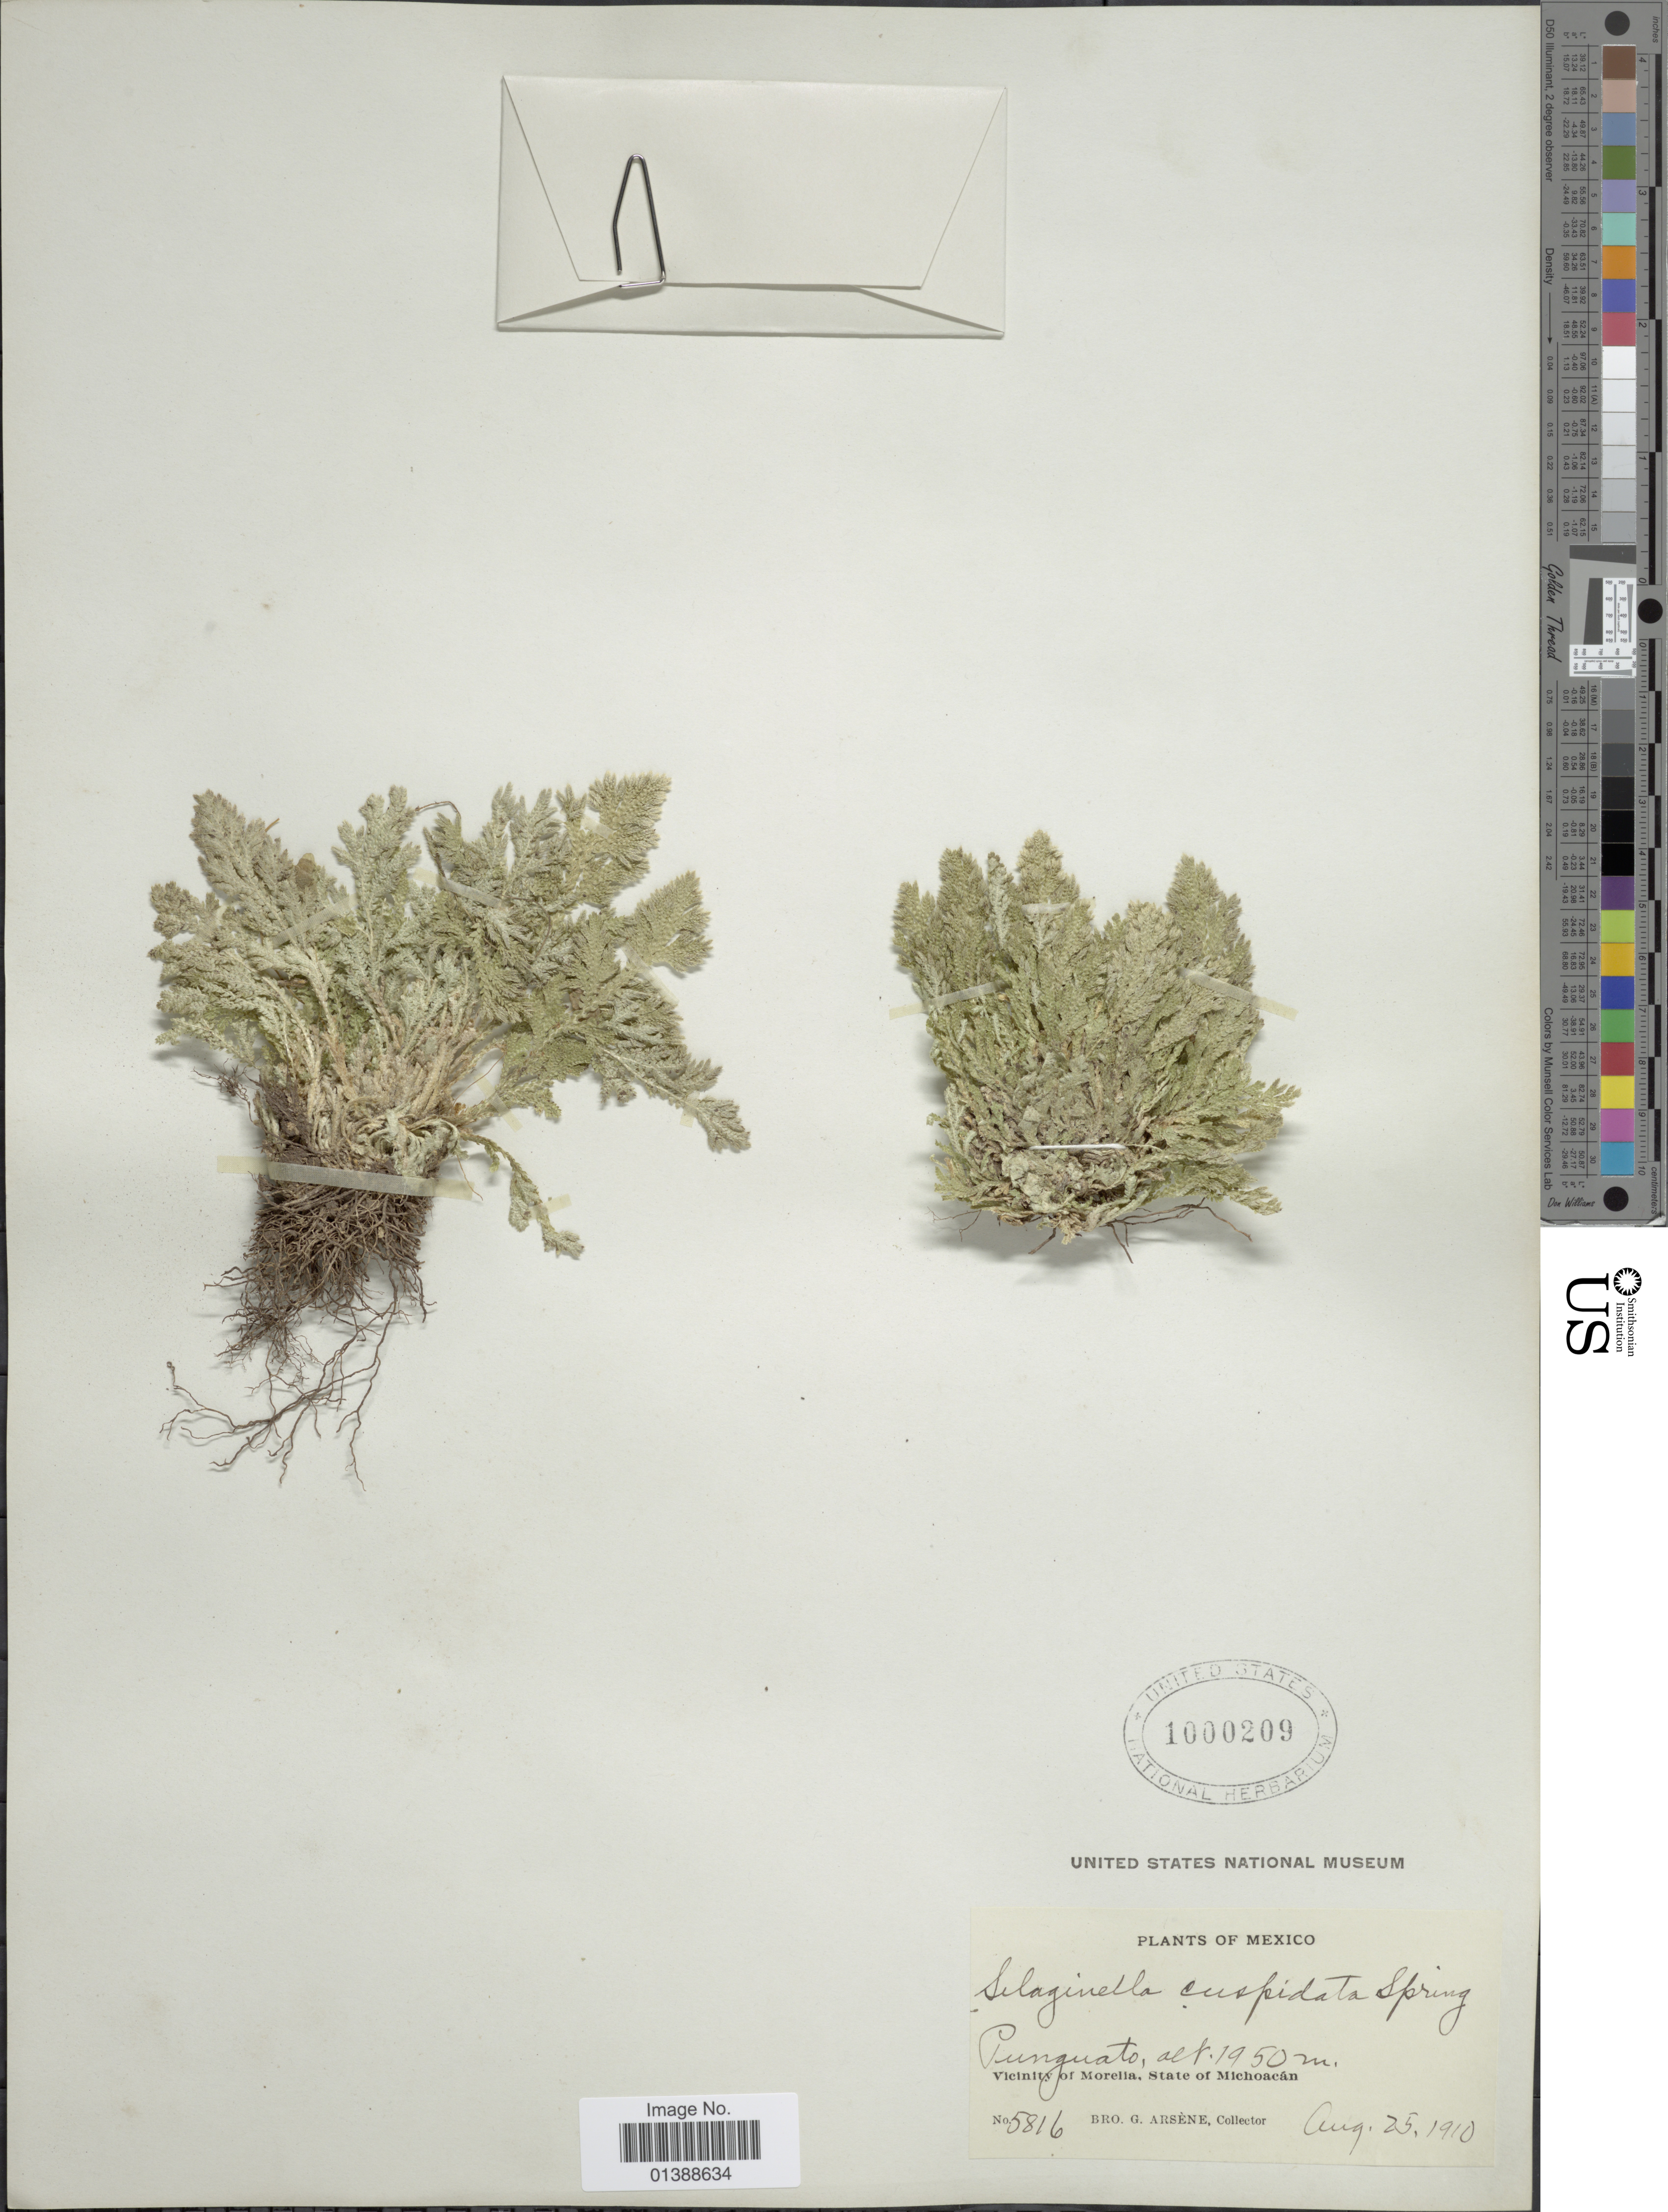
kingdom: Plantae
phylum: Tracheophyta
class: Lycopodiopsida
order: Selaginellales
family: Selaginellaceae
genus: Selaginella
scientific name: Selaginella pallescens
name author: (C. Presl) Spring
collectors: Bro. G. Arsène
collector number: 5816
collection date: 1910-08-25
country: Mexico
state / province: Michoacán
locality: Punguato, Vicinity of Morelia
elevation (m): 1950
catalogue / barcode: US 1000209